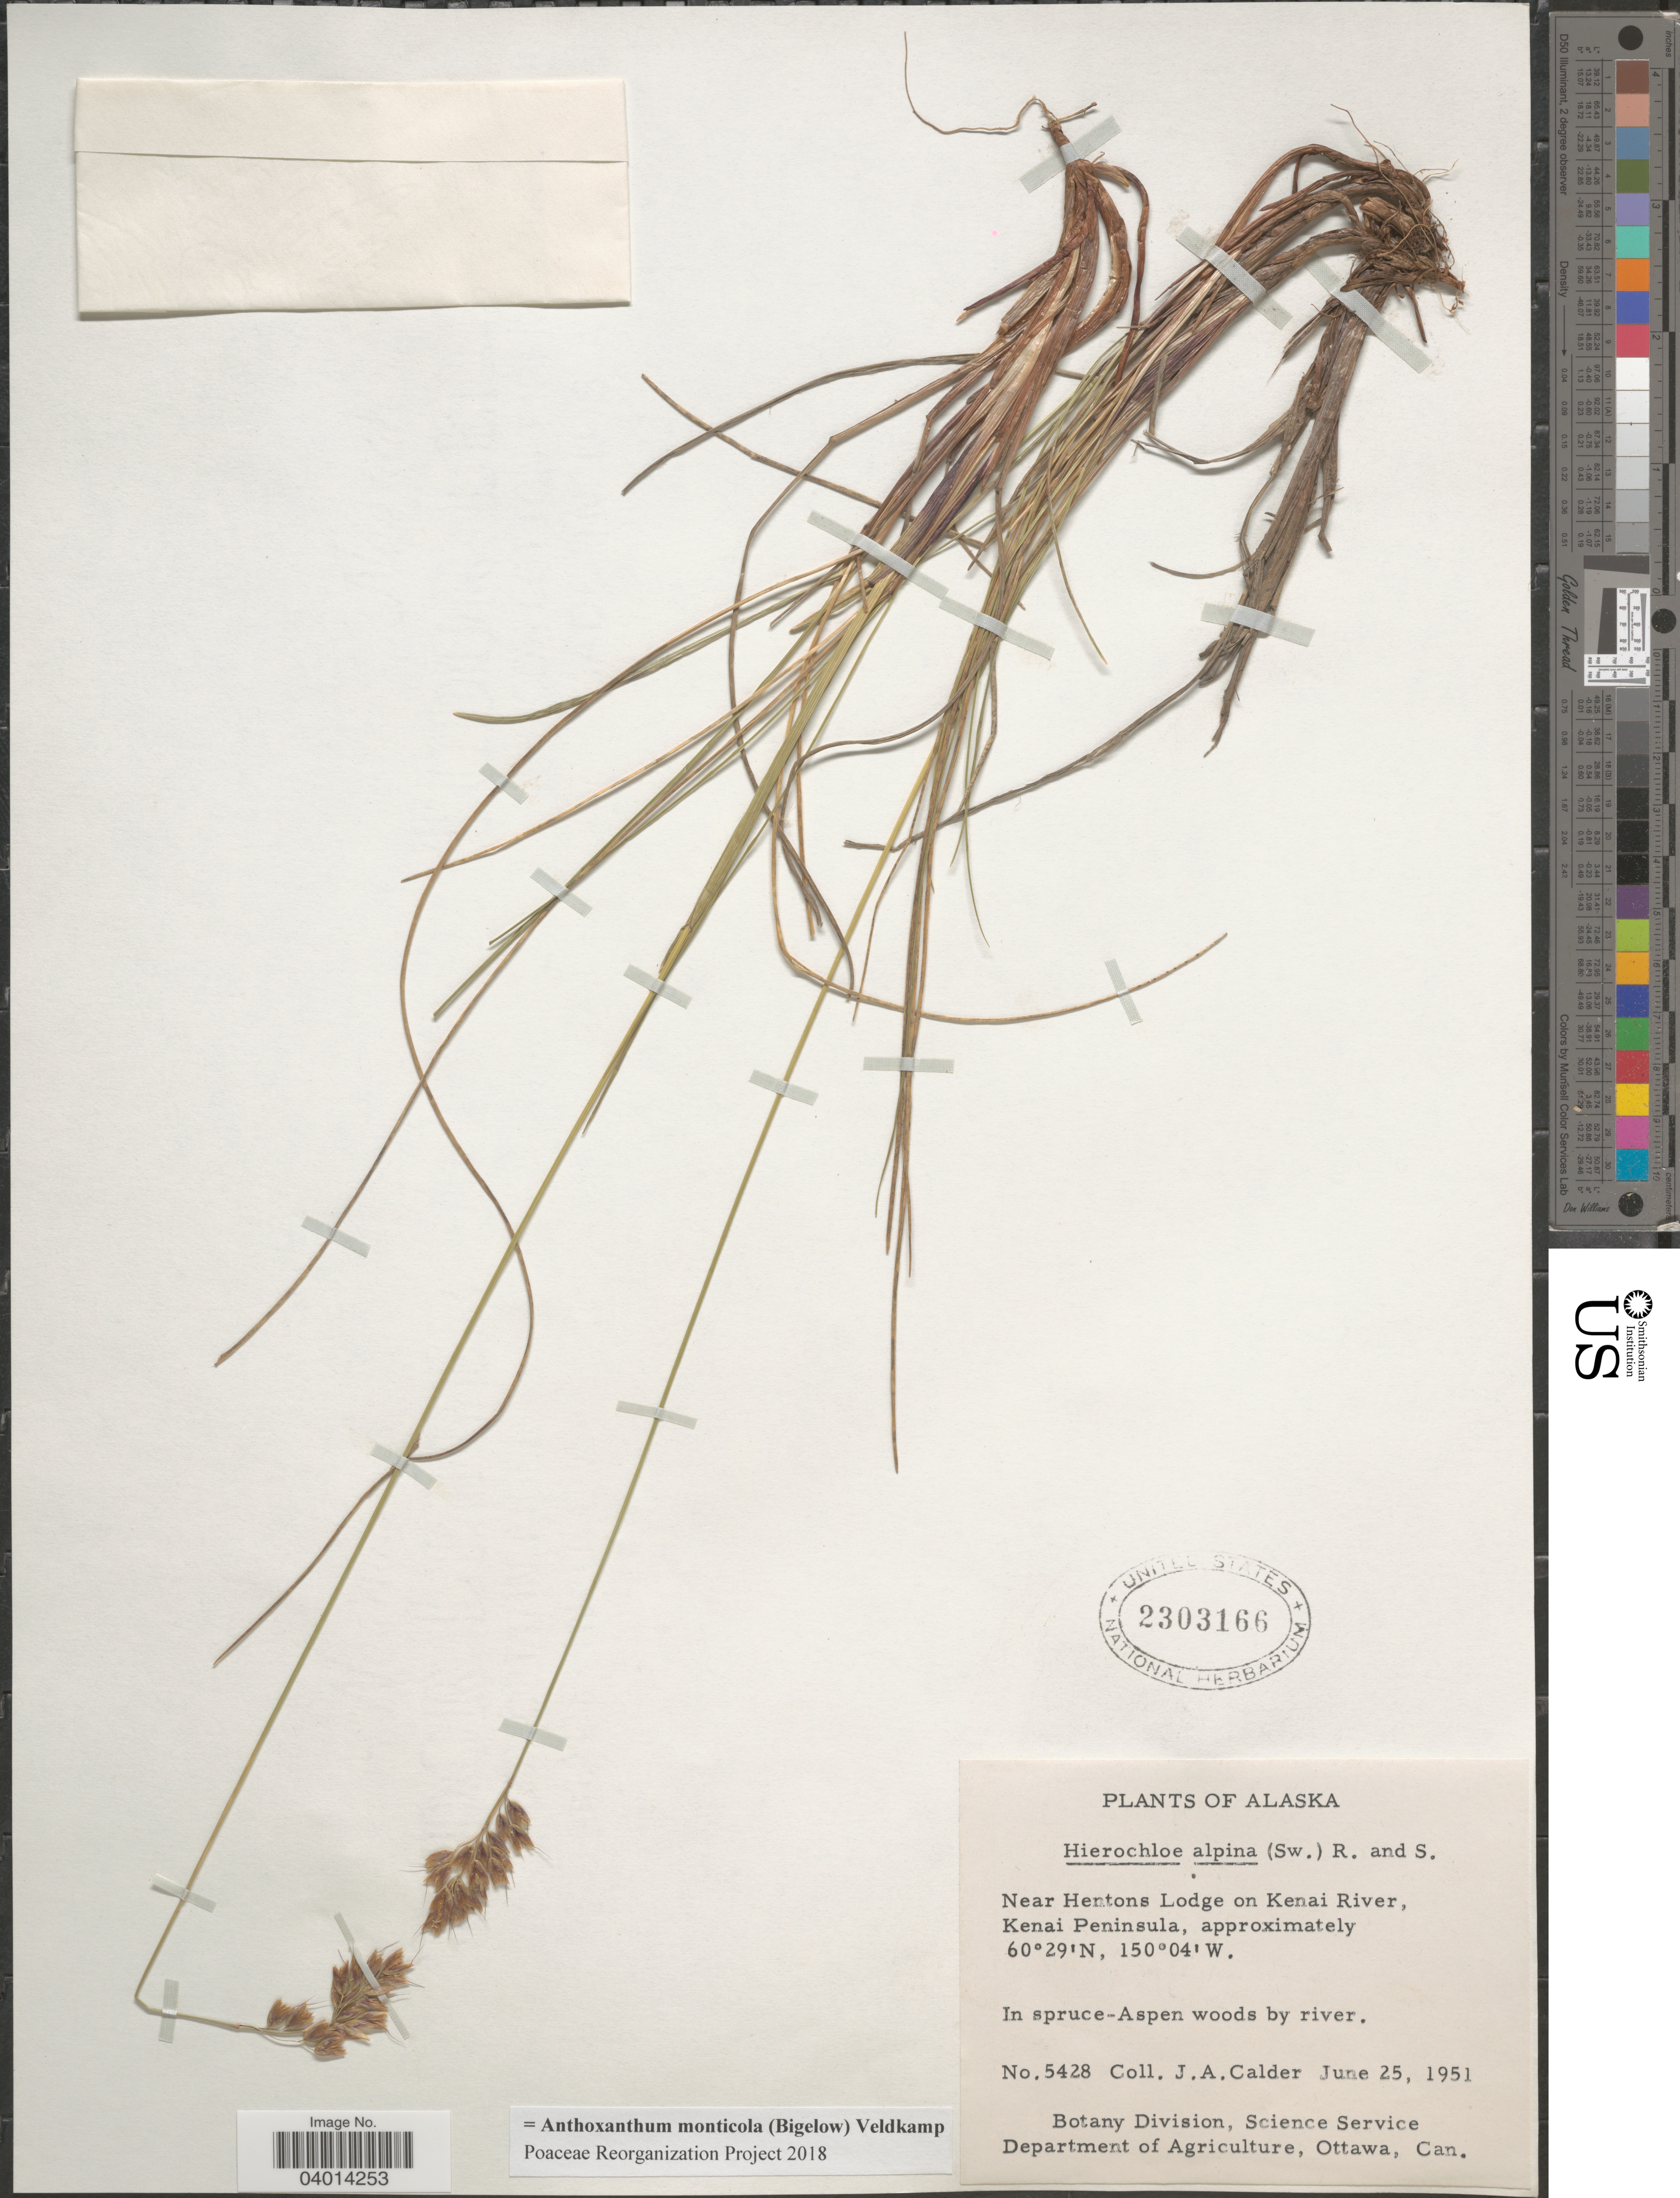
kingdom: Plantae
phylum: Tracheophyta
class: Liliopsida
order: Poales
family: Poaceae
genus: Anthoxanthum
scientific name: Anthoxanthum monticola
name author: (Bigelow) Veldkamp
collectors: J. A. Calder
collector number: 5428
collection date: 1951-06-25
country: United States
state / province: Alaska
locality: Near Hentons Lodge on Kenai River, Kenai Peninsula. In spruce-Aspen woods by river.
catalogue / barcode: US 2303166